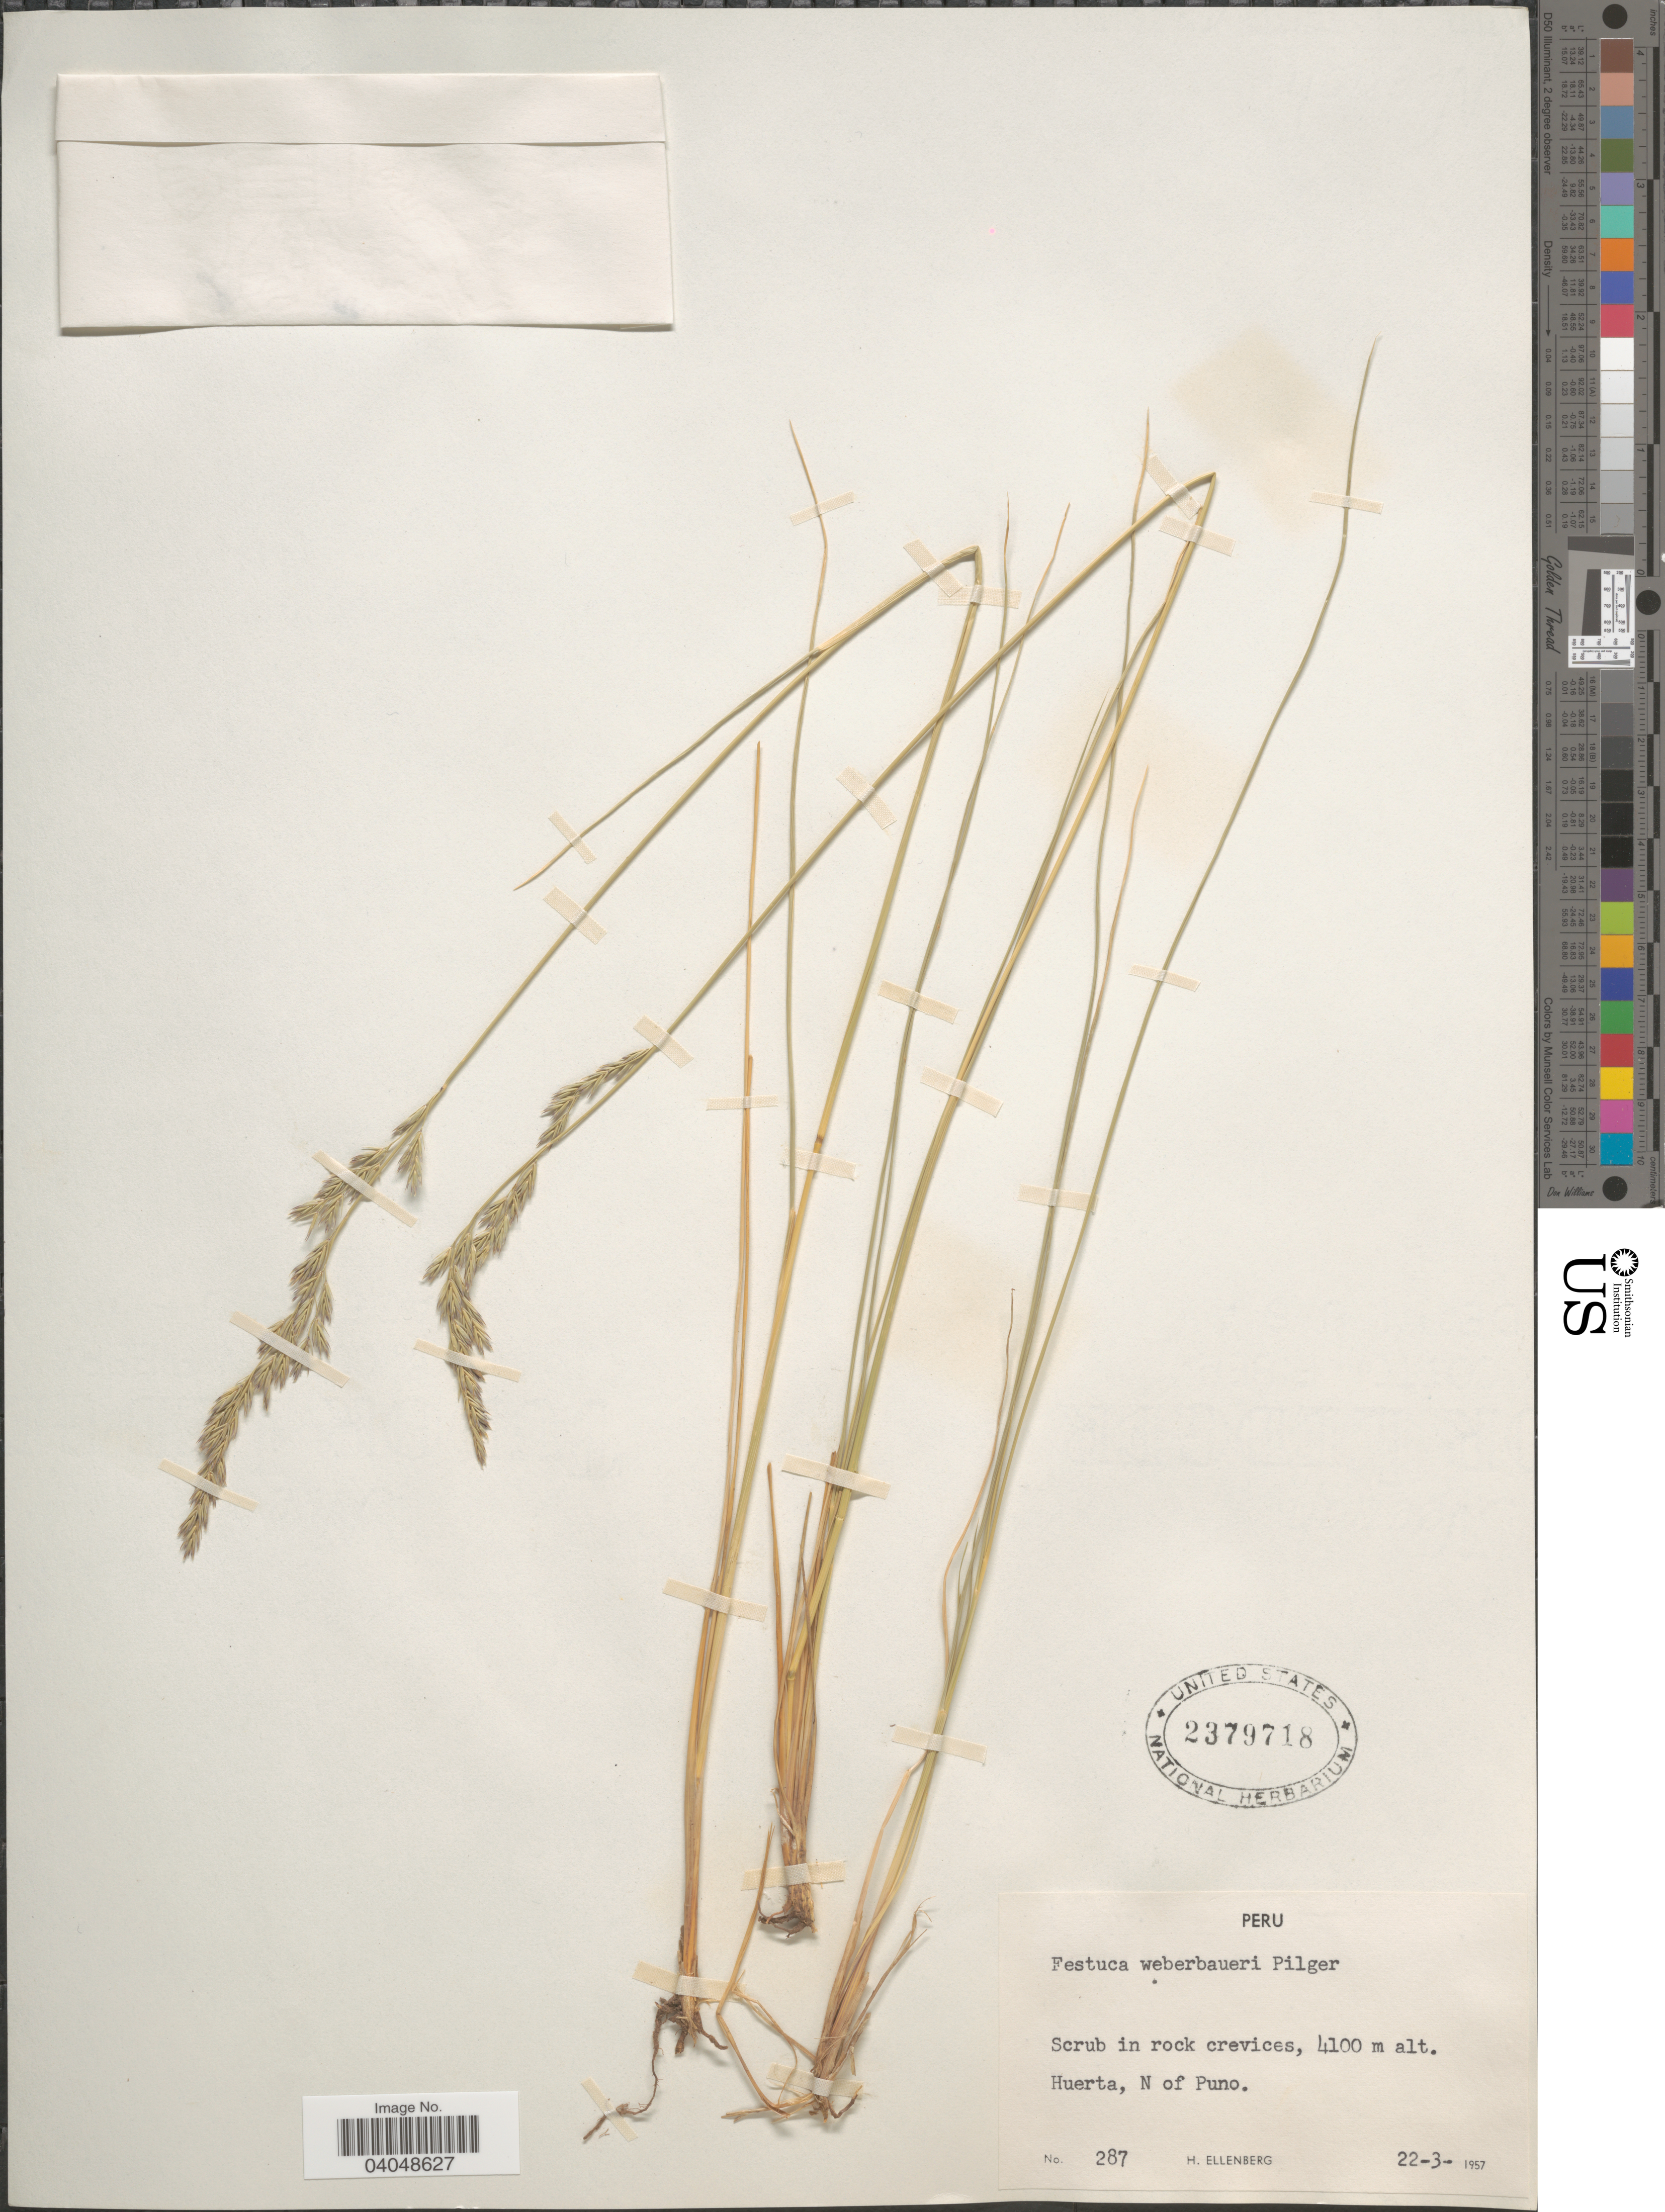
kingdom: Plantae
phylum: Tracheophyta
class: Liliopsida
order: Poales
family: Poaceae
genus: Festuca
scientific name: Festuca weberbaueri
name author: Pilg.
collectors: H. Ellenberg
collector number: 287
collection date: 1957-03-22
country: Peru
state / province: Puno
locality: Huerta, N of Puno.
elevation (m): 4100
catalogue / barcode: US 2379718